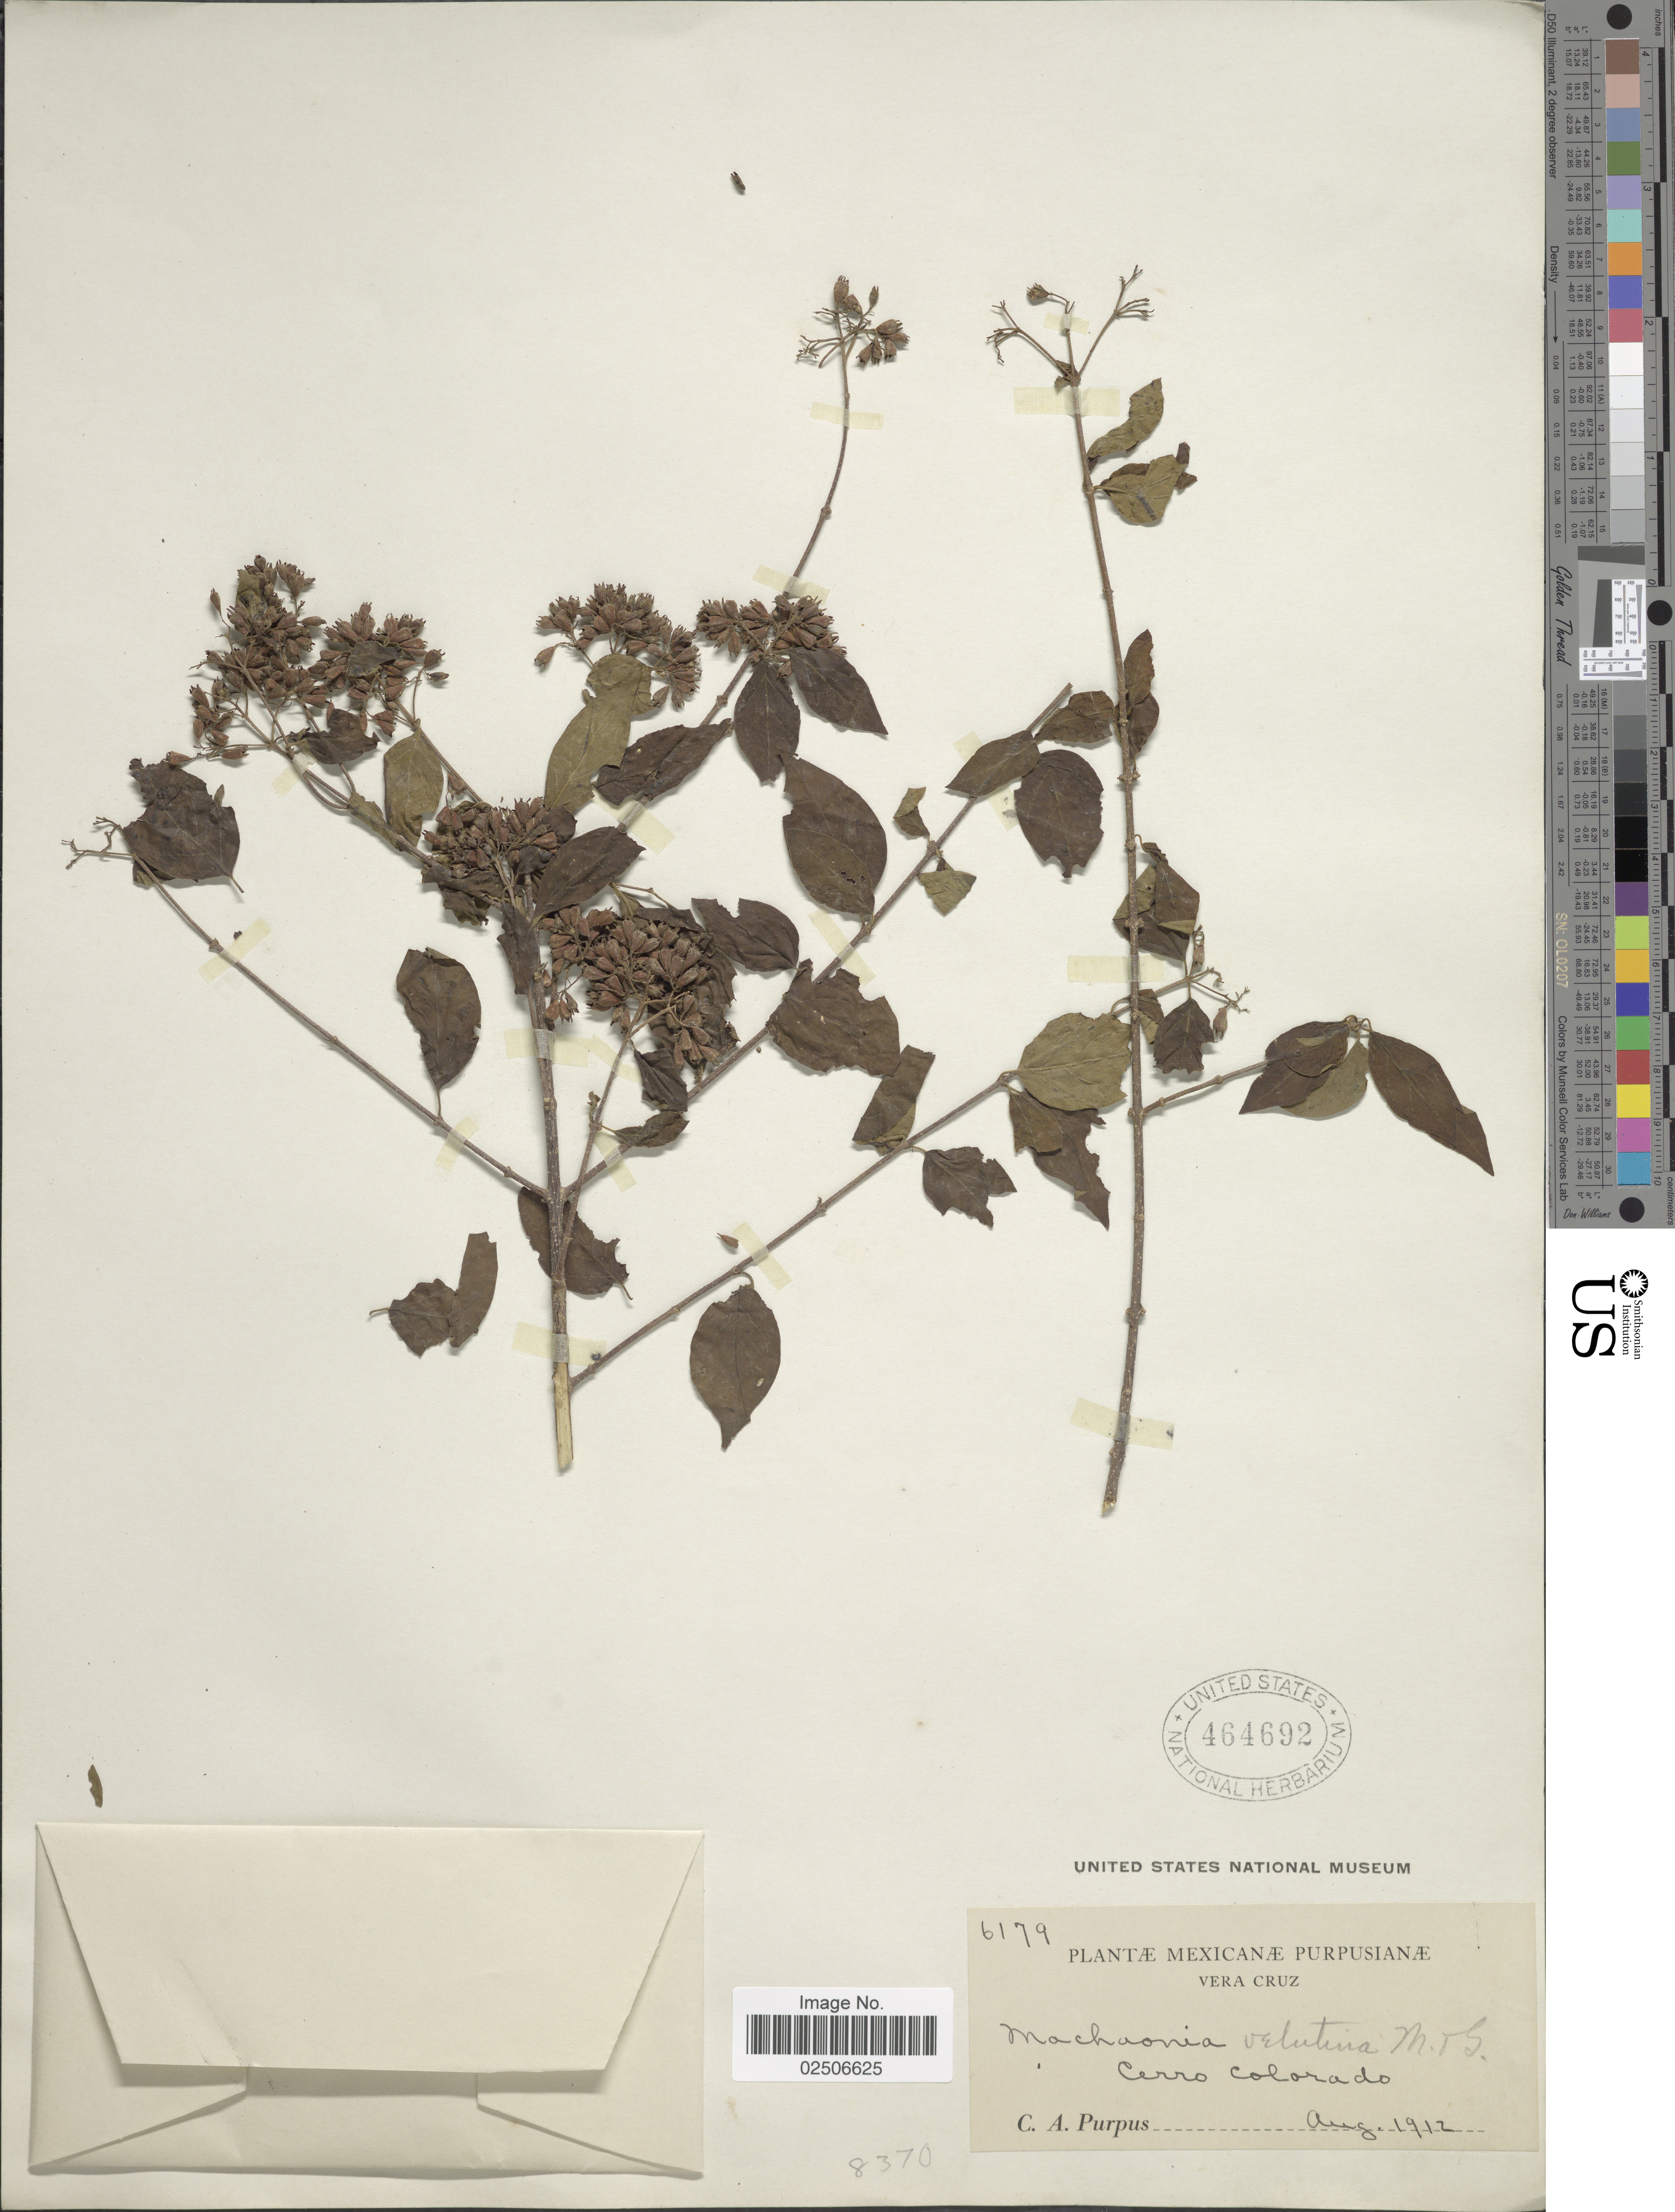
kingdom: Plantae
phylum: Tracheophyta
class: Magnoliopsida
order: Gentianales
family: Rubiaceae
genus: Machaonia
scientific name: Machaonia velutina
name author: M. Martens & Galeotti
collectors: C. A. Purpus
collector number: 6179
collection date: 1912-08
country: Mexico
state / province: Veracruz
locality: Vera Cruz, Cerro Colorado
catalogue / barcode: US 464692